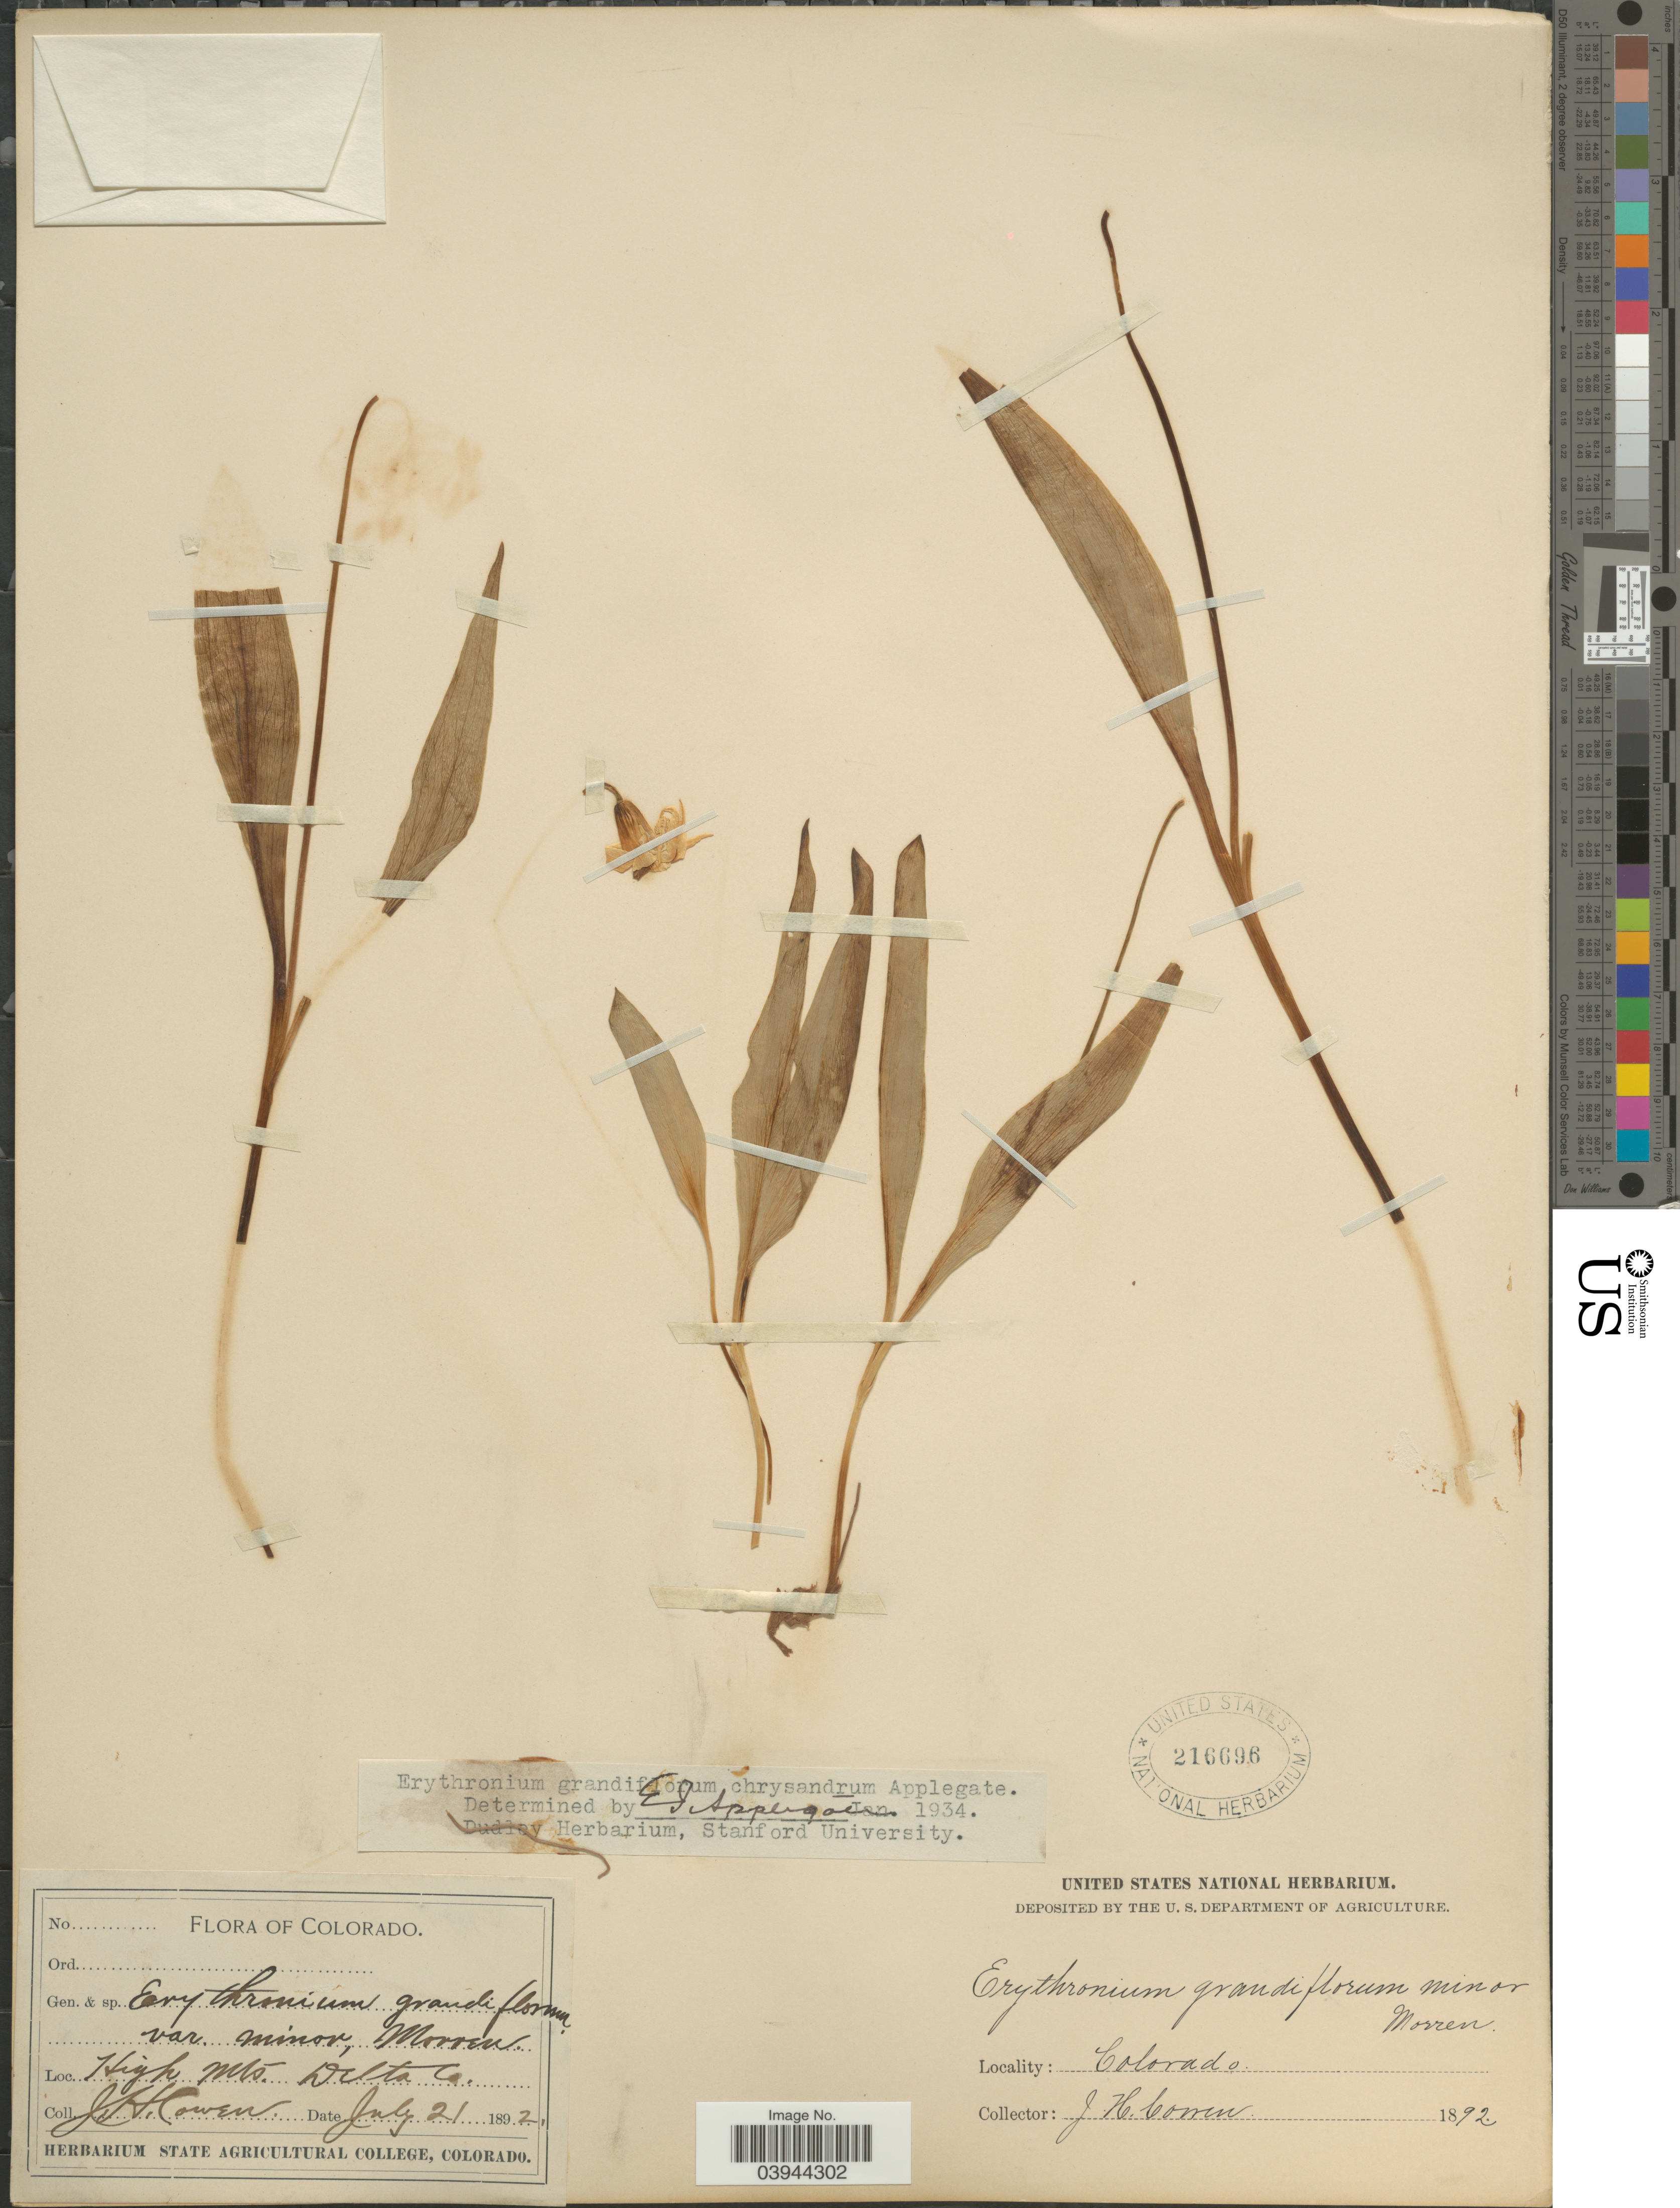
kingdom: Plantae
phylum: Tracheophyta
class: Liliopsida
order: Liliales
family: Liliaceae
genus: Erythronium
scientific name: Erythronium grandiflorum subsp. chrysandrum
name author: (Applegate) Abrams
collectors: J. H. Cowen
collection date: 1892-07-21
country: United States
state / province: Colorado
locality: High Mts. Delta Co.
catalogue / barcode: US 216696